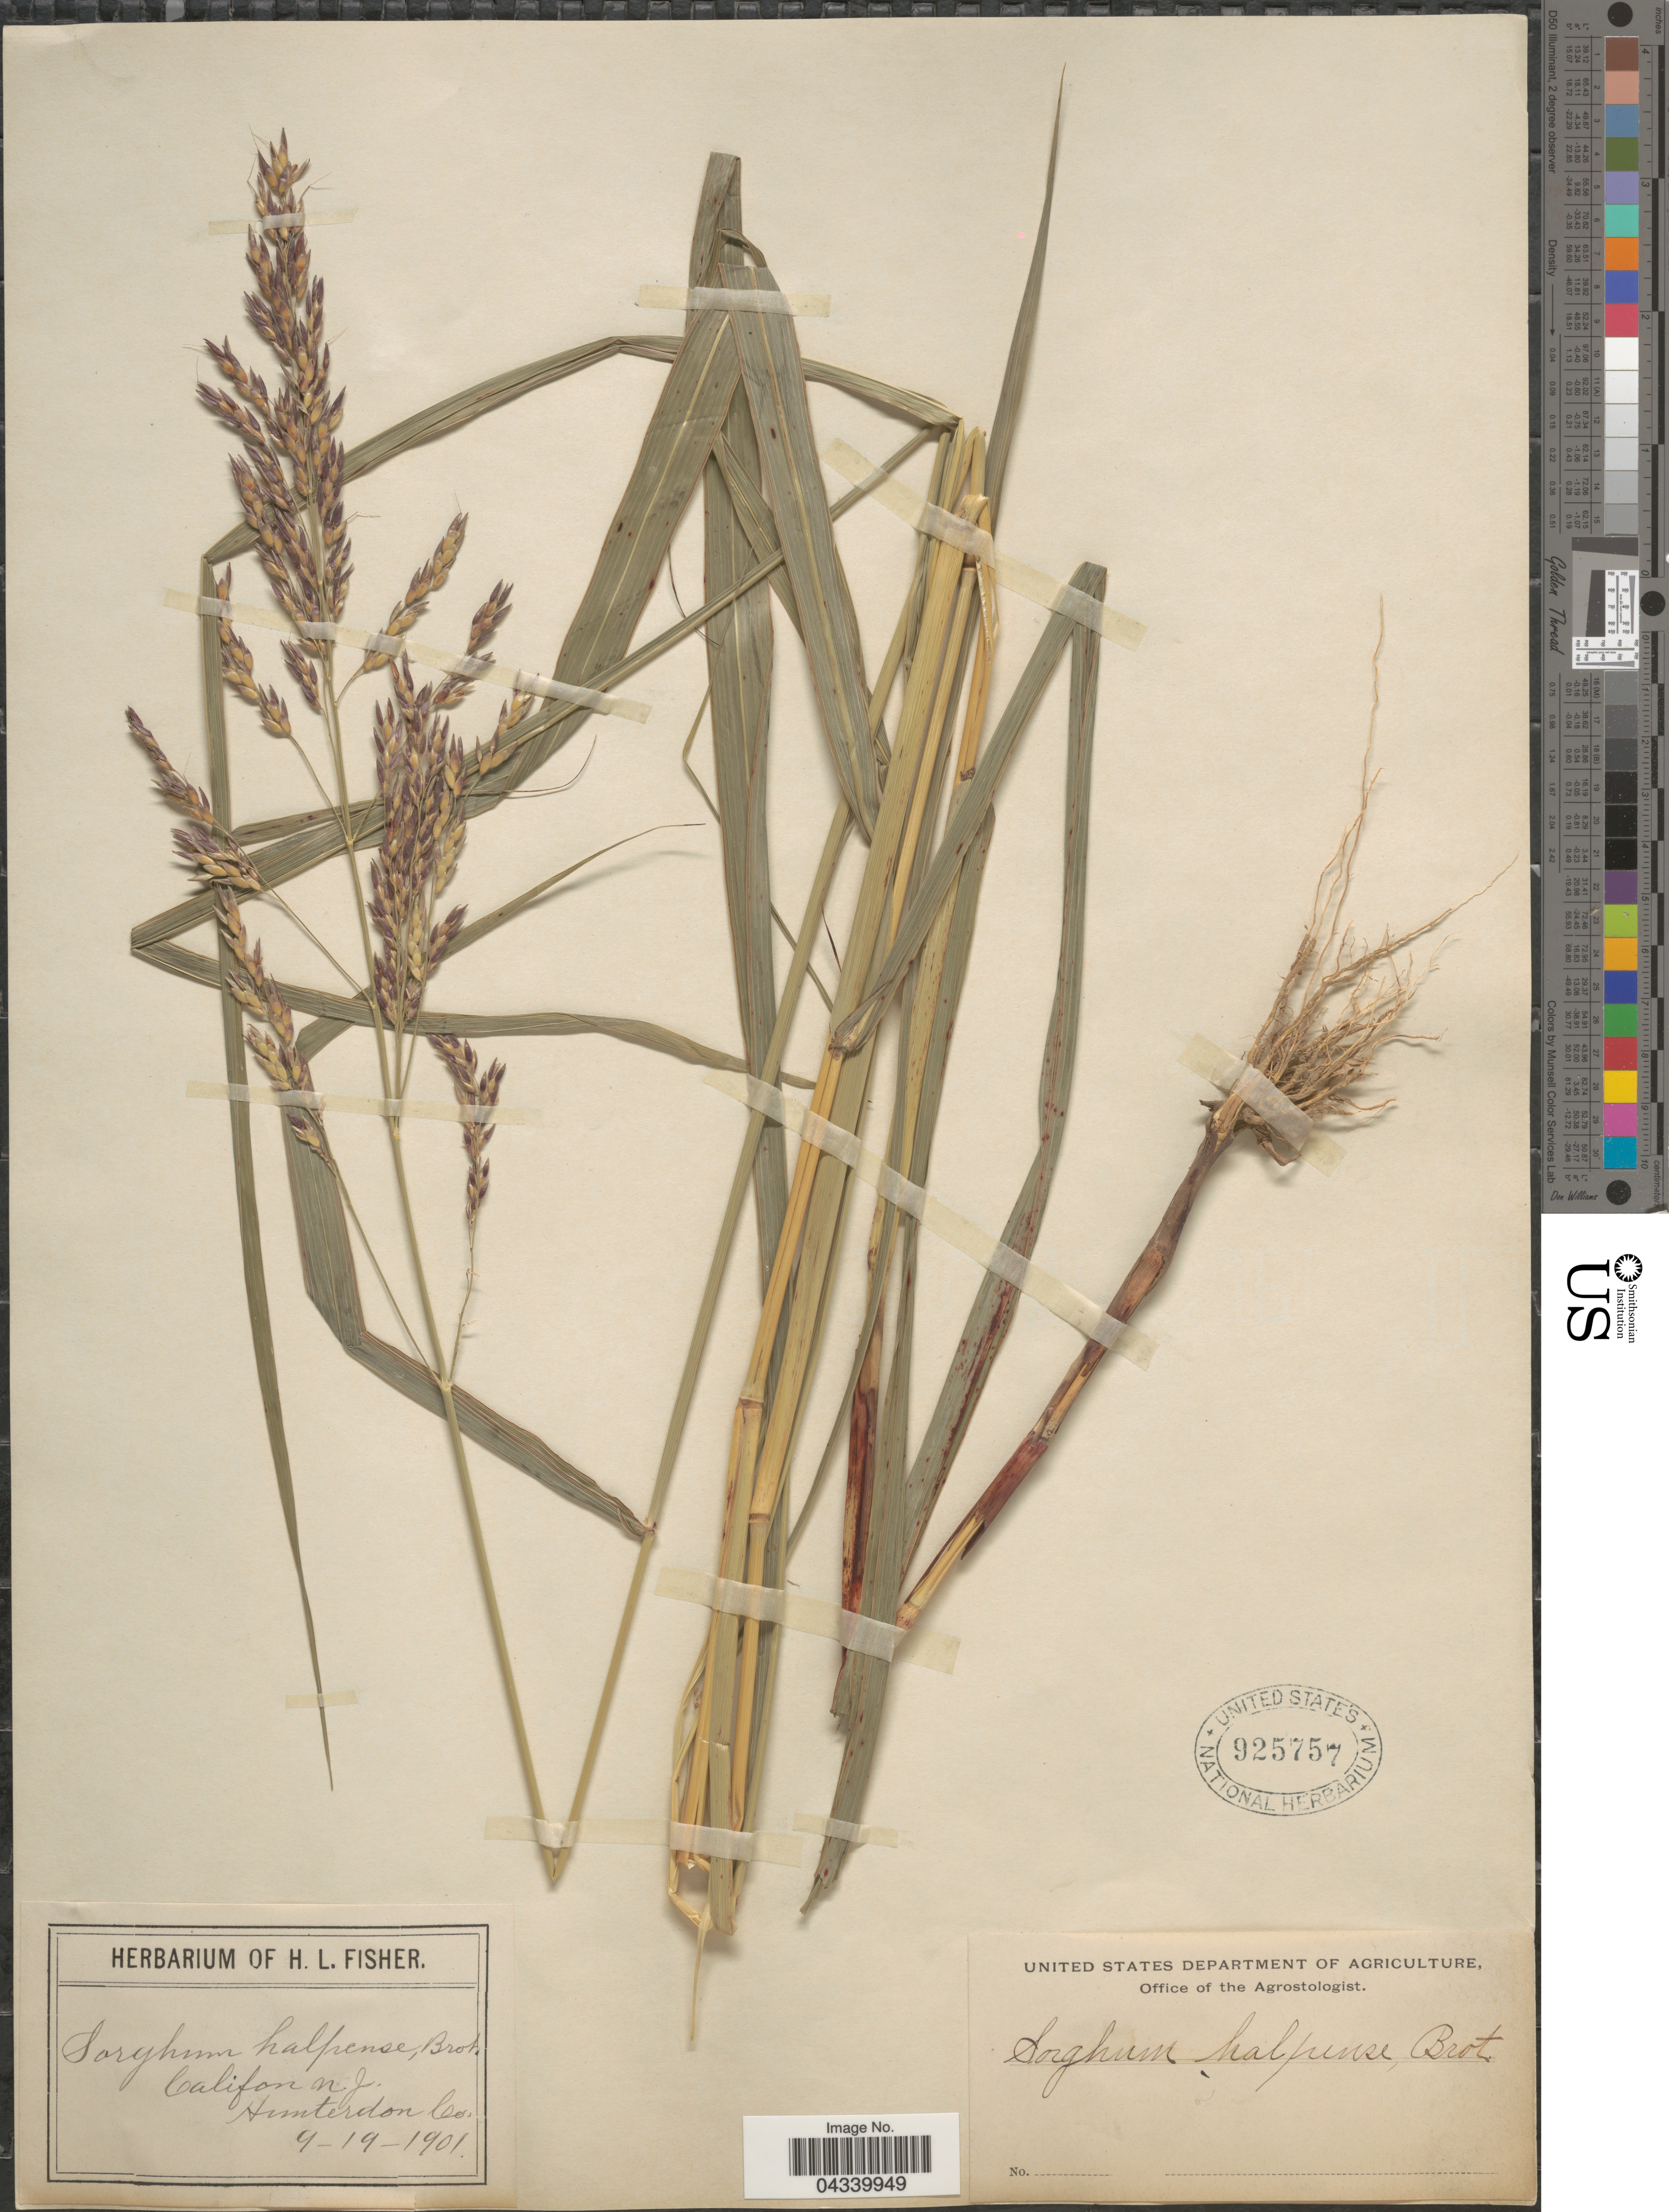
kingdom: Plantae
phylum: Tracheophyta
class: Liliopsida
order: Poales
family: Poaceae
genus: Sorghum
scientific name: Sorghum halepense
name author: (L.) Pers.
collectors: ex herb. of H. L. Fisher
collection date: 1901-09-19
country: United States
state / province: New Jersey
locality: Califon. Hunterdon Co.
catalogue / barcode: US 925757